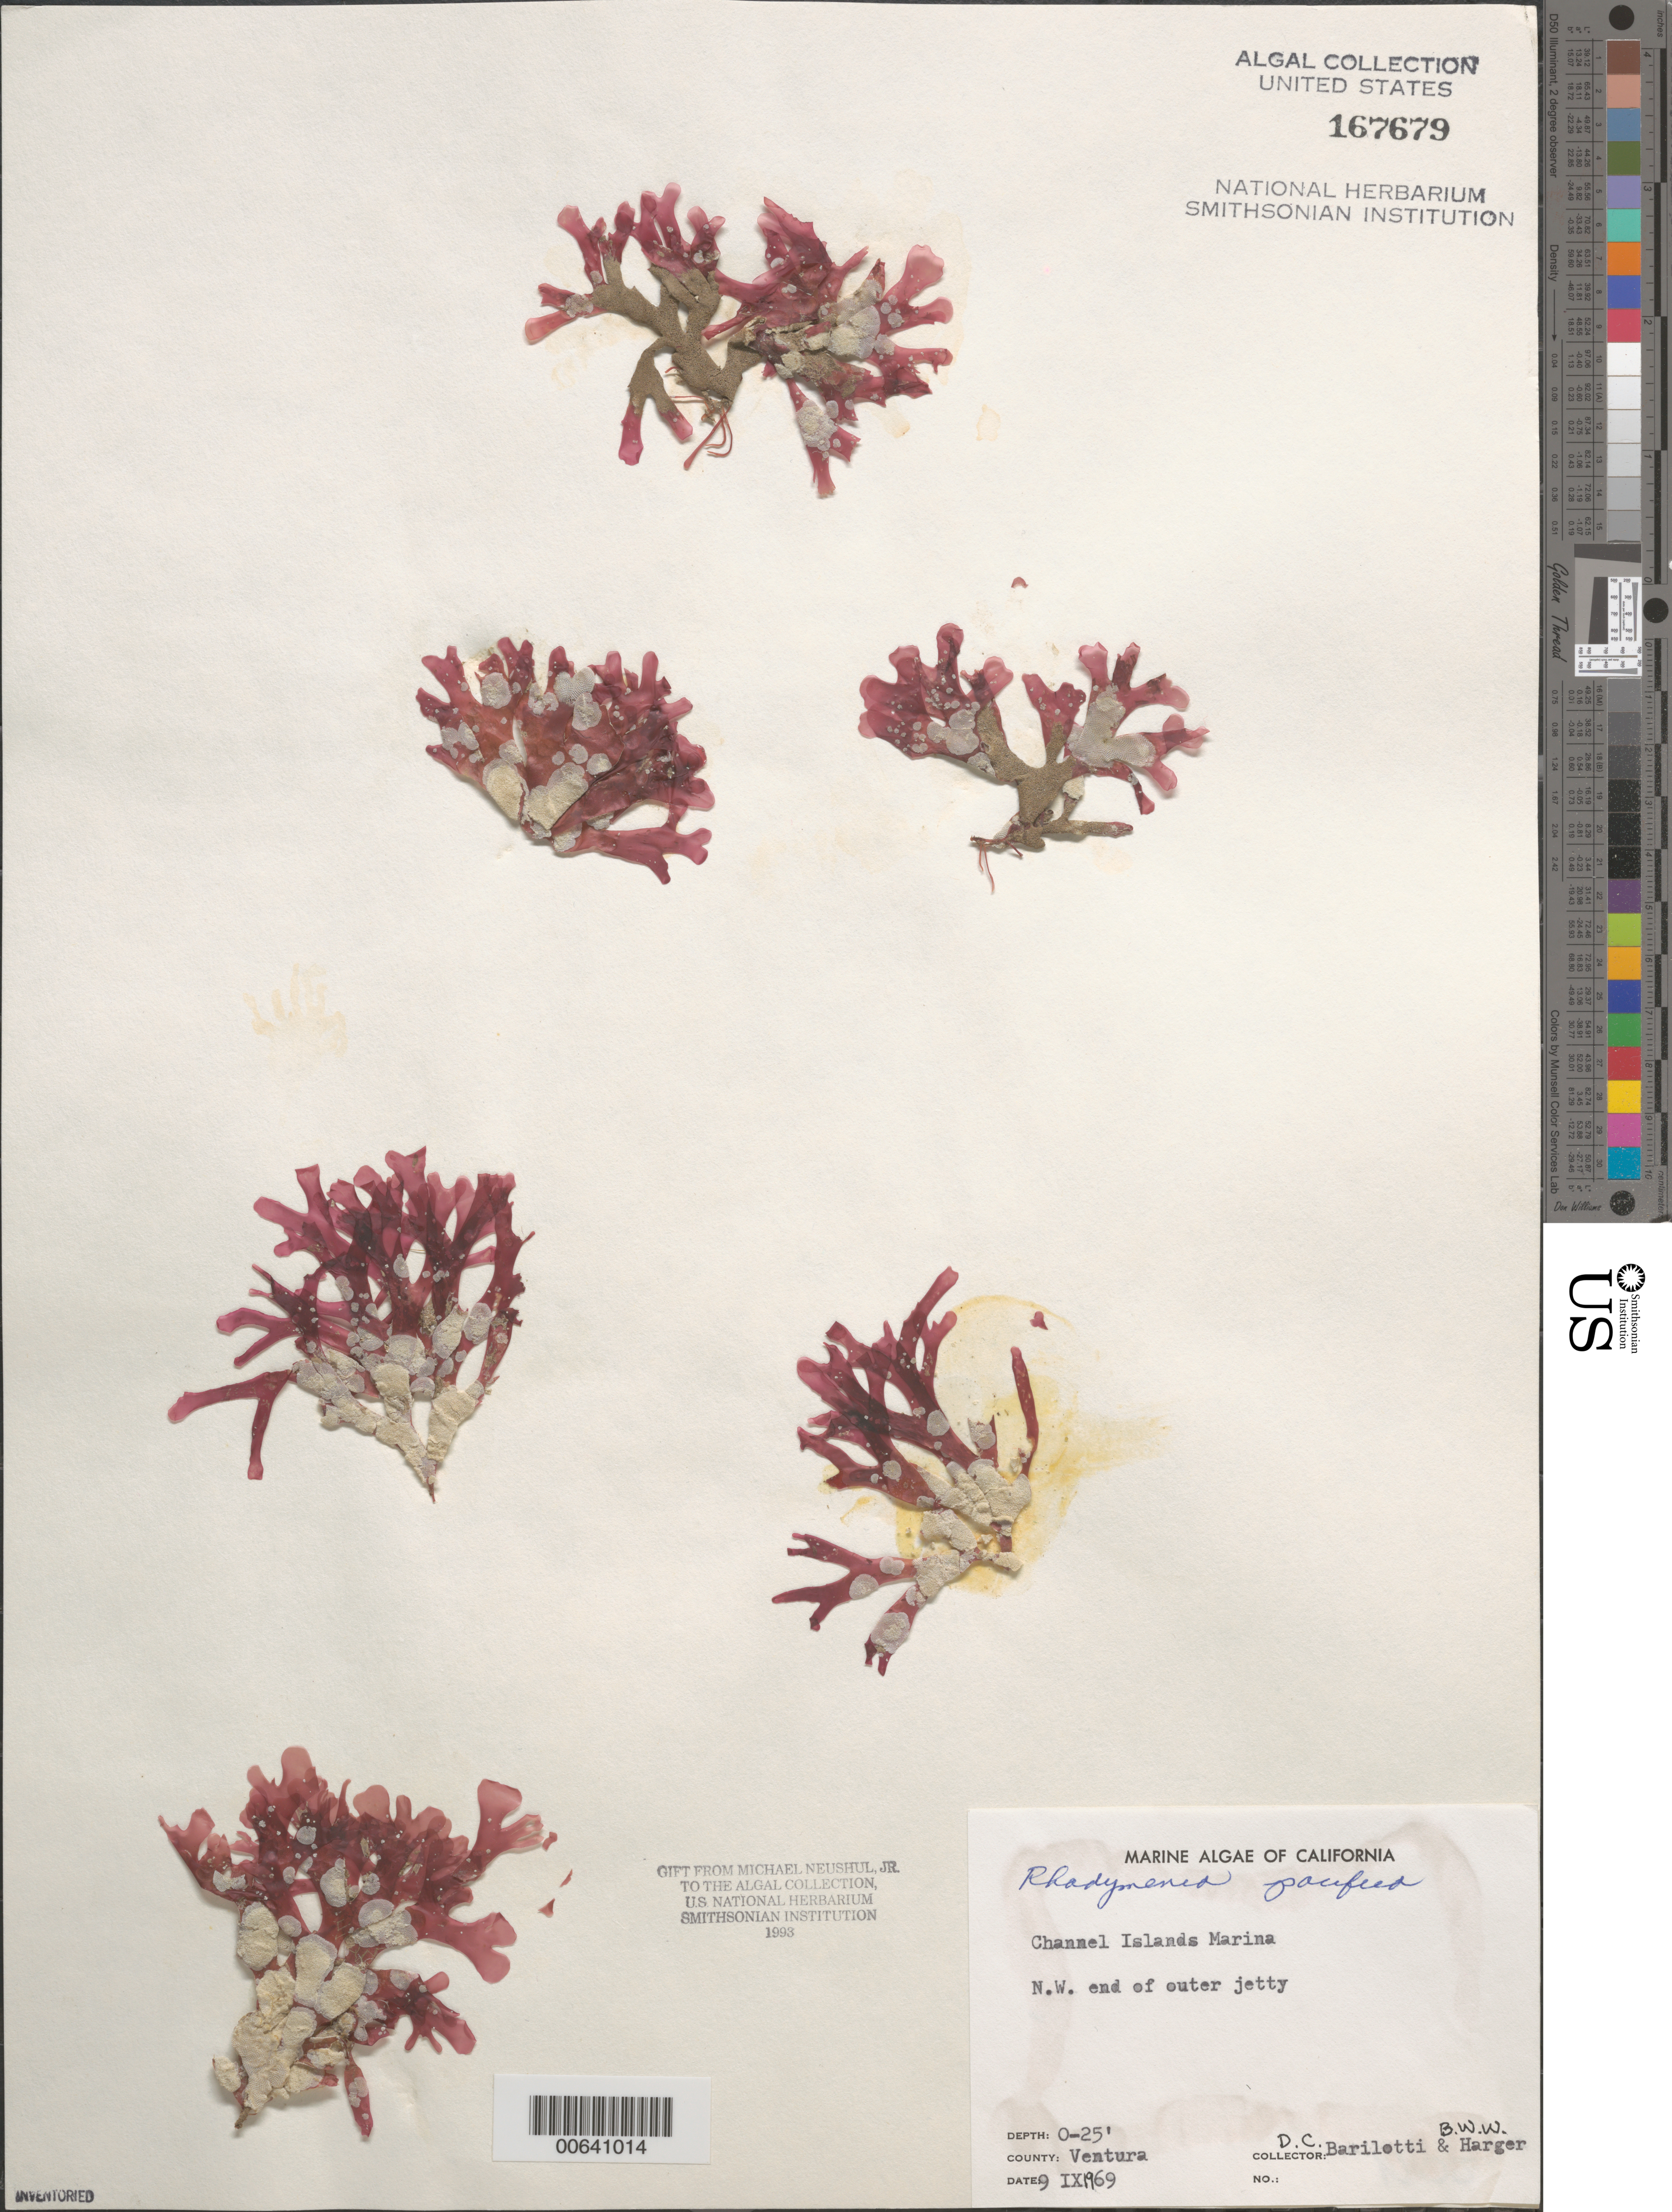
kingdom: Plantae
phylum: Rhodophyta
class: Florideophyceae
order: Rhodymeniales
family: Rhodymeniaceae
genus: Rhodymenia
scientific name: Rhodymenia pacifica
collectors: D. C. Barilotti & B. W. Harger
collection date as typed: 09 Sep 1969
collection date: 1969-09-09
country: United States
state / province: California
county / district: Ventura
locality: Channel Islands Marina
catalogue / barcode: US 167679